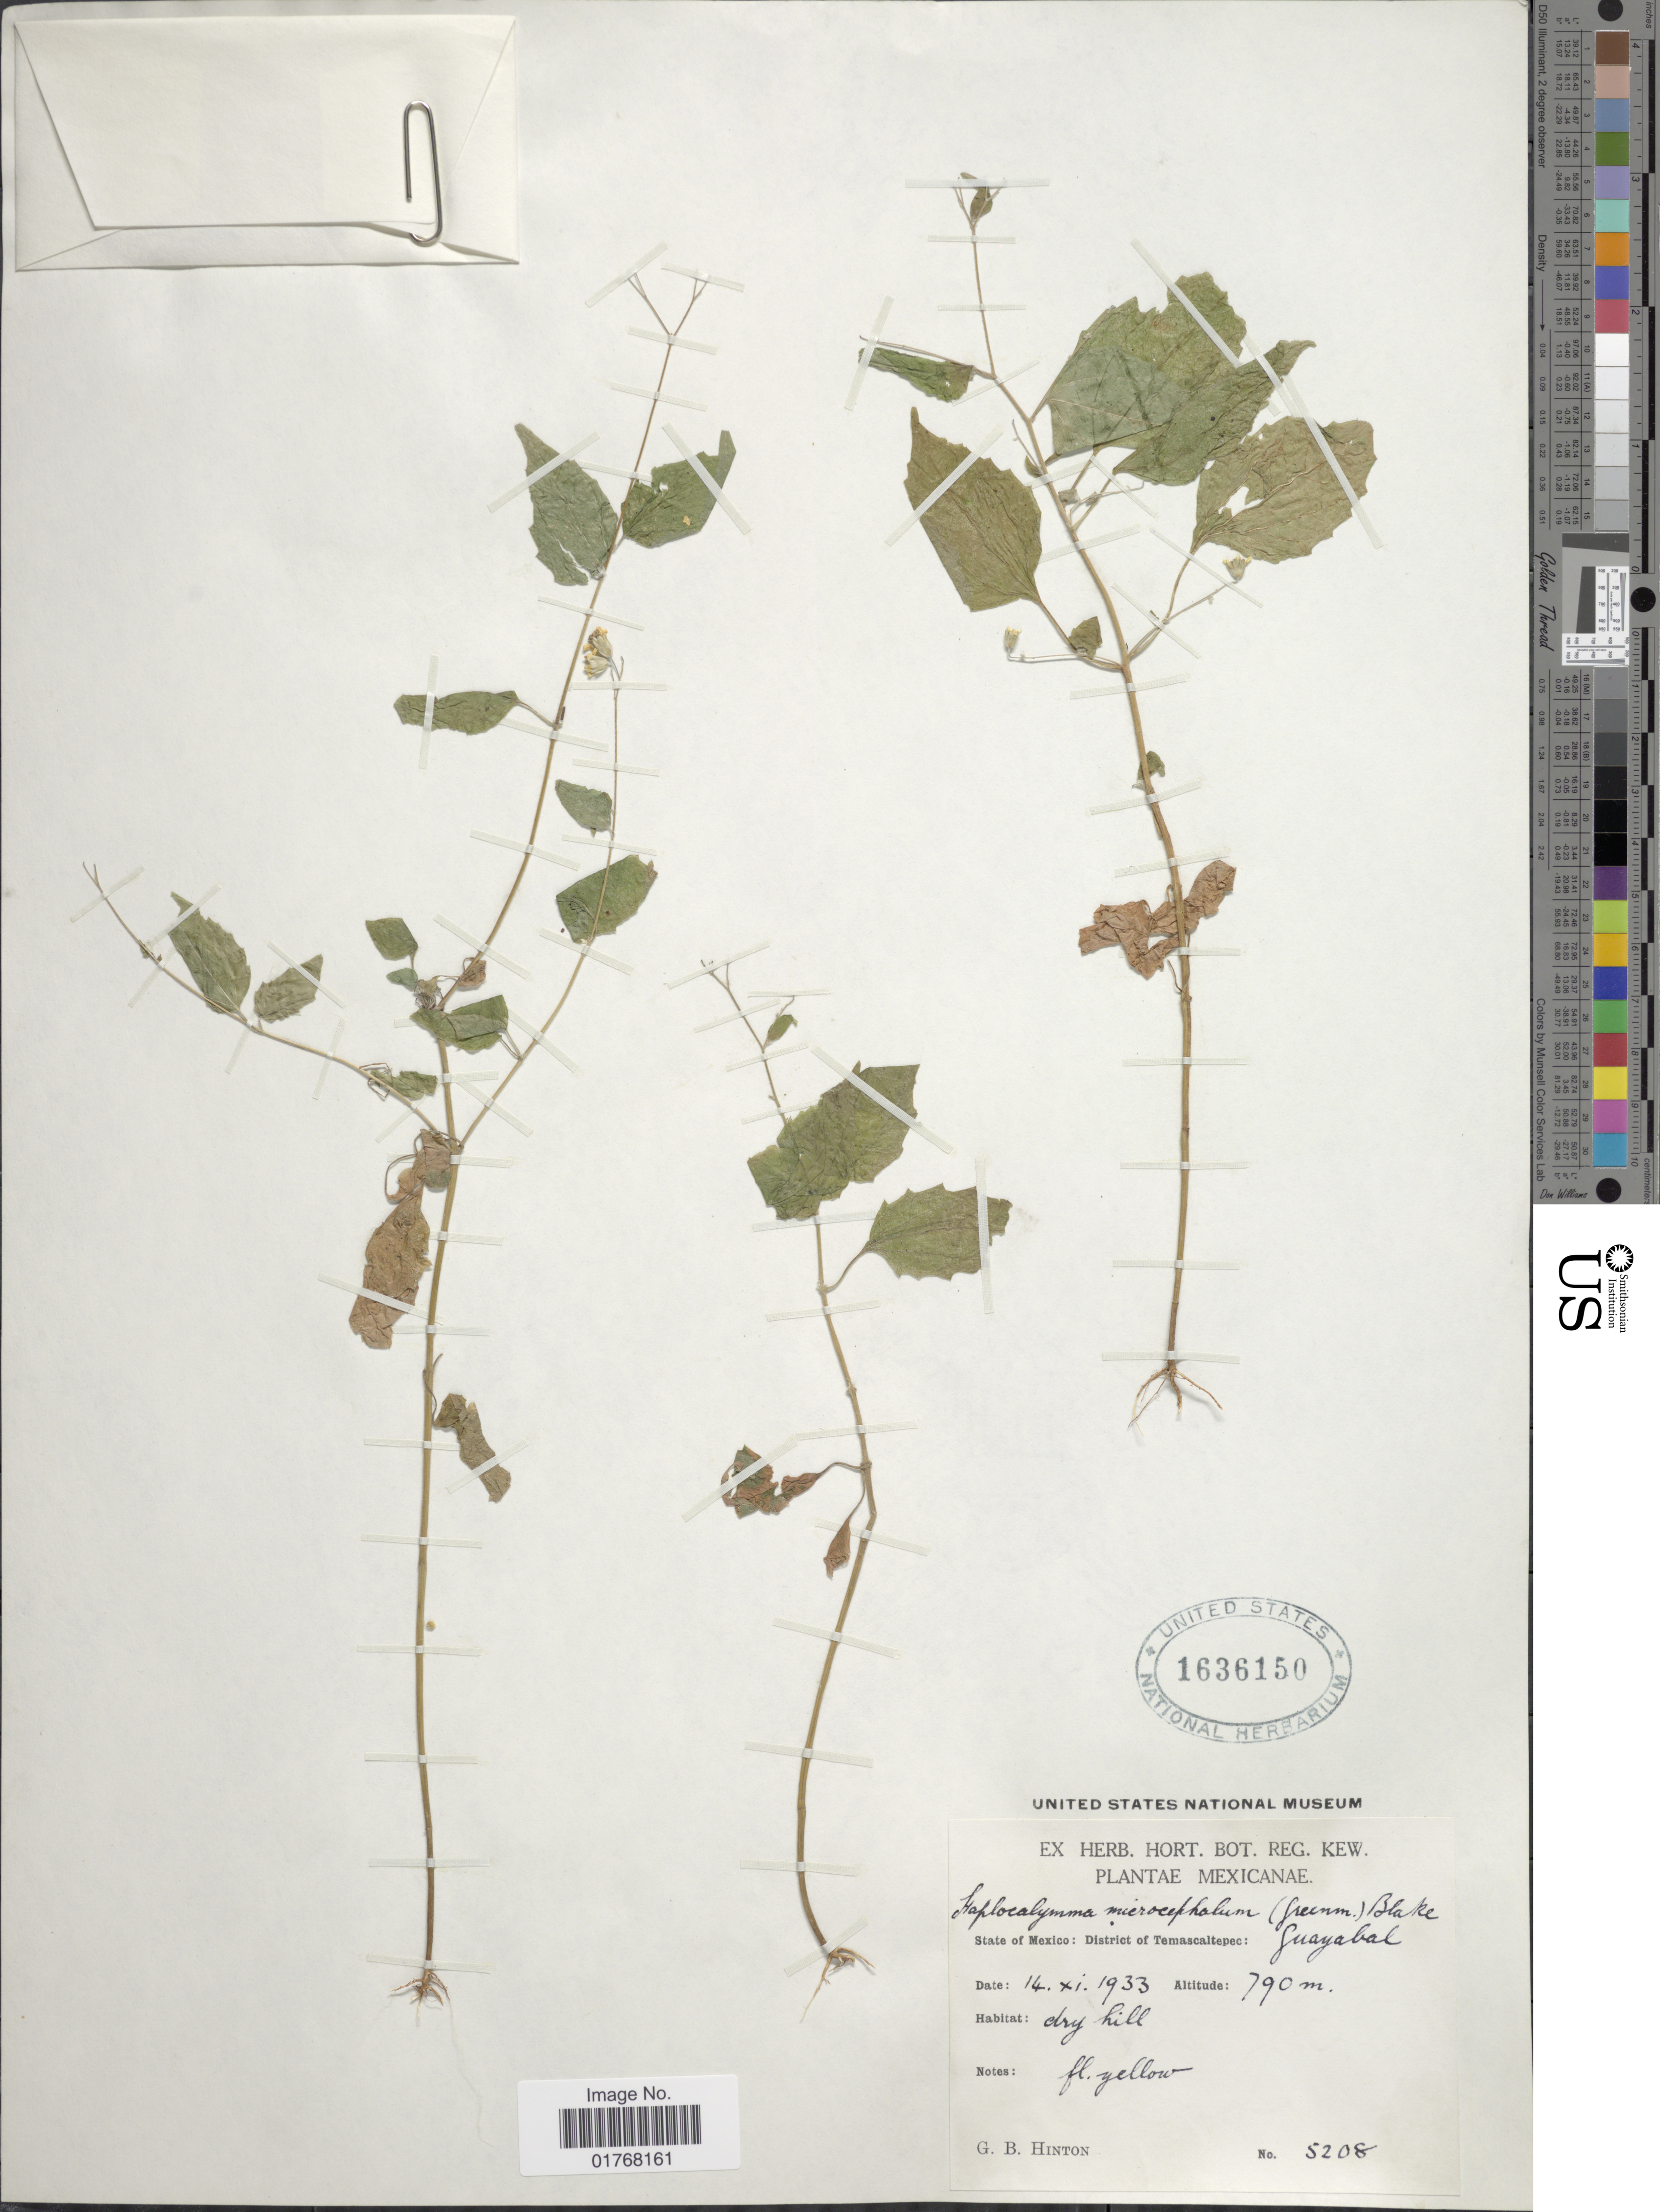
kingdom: Plantae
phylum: Tracheophyta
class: Magnoliopsida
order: Asterales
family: Asteraceae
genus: Viguiera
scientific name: Viguiera microcephala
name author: Greenm.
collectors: G. B. Hinton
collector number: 5208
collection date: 1933-11-14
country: Mexico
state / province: México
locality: District of Temascaltepec: Guayabal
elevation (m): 790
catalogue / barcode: US 1636150